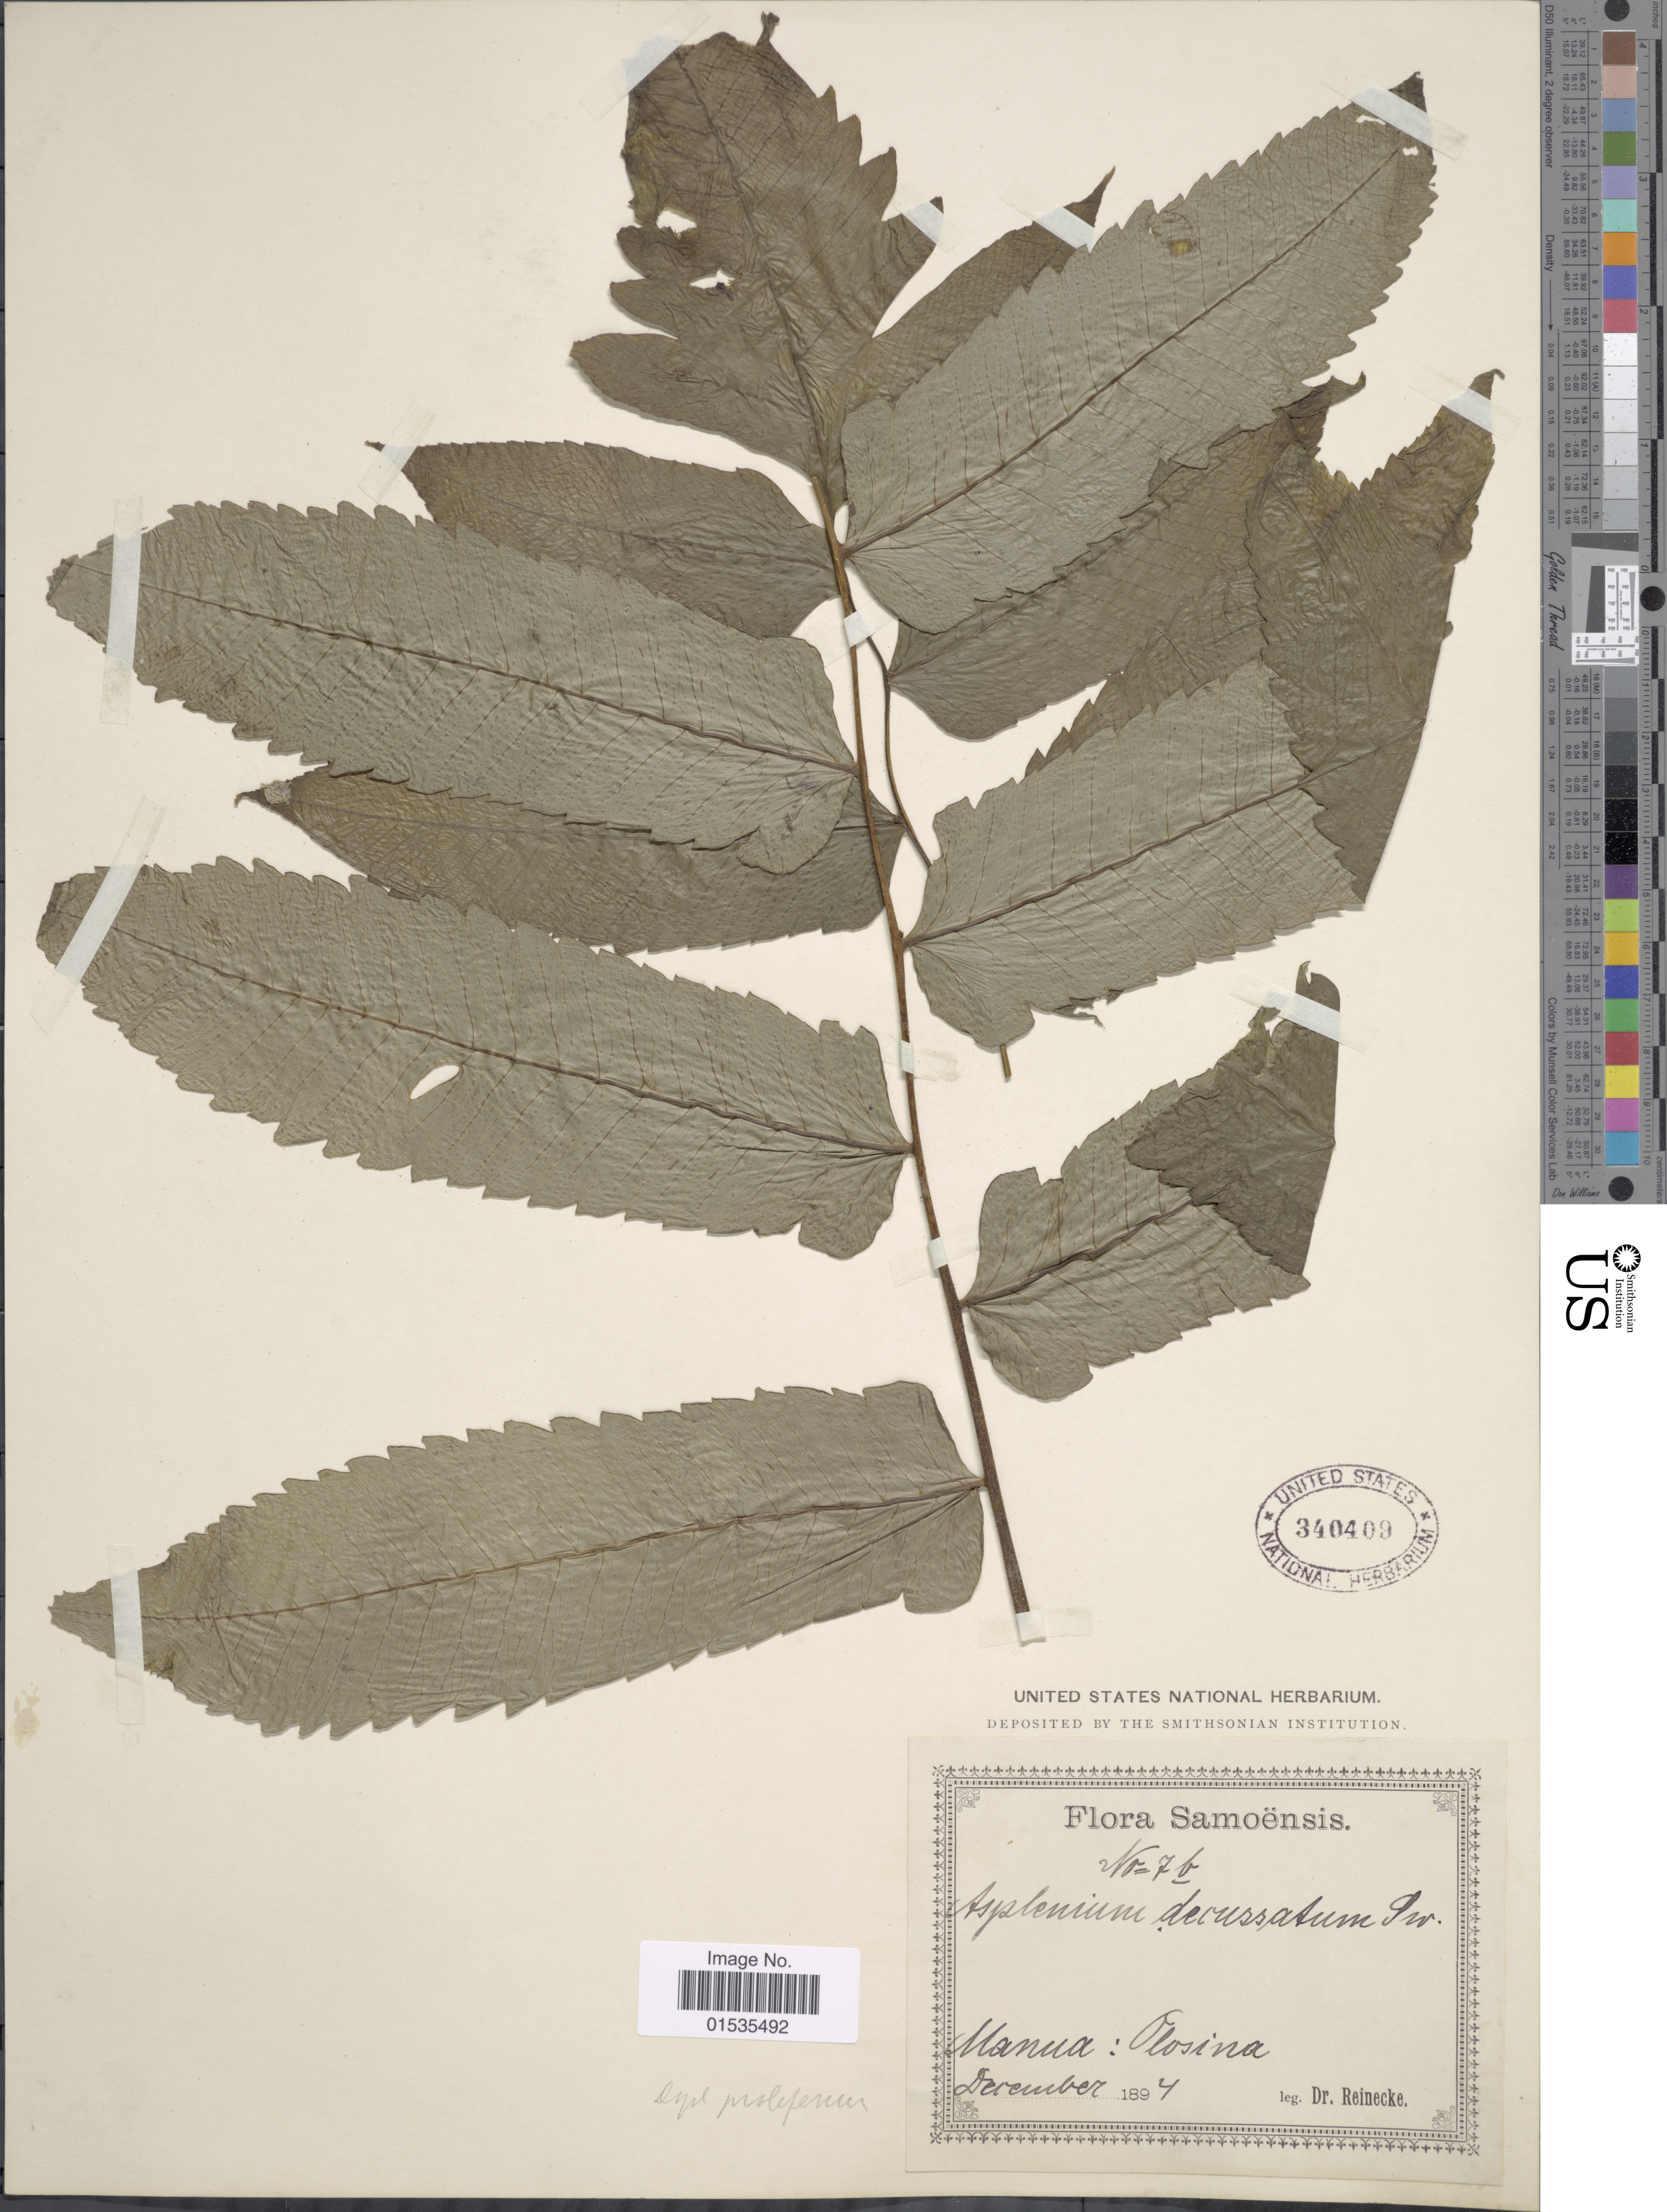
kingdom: Plantae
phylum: Tracheophyta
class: Polypodiopsida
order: Polypodiales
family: Athyriaceae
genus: Diplazium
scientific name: Diplazium proliferum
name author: (Lam.) Thouars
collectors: -- Reinecke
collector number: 7b*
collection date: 1894-12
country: American Samoa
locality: Manua: Olosina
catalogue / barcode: US 340409